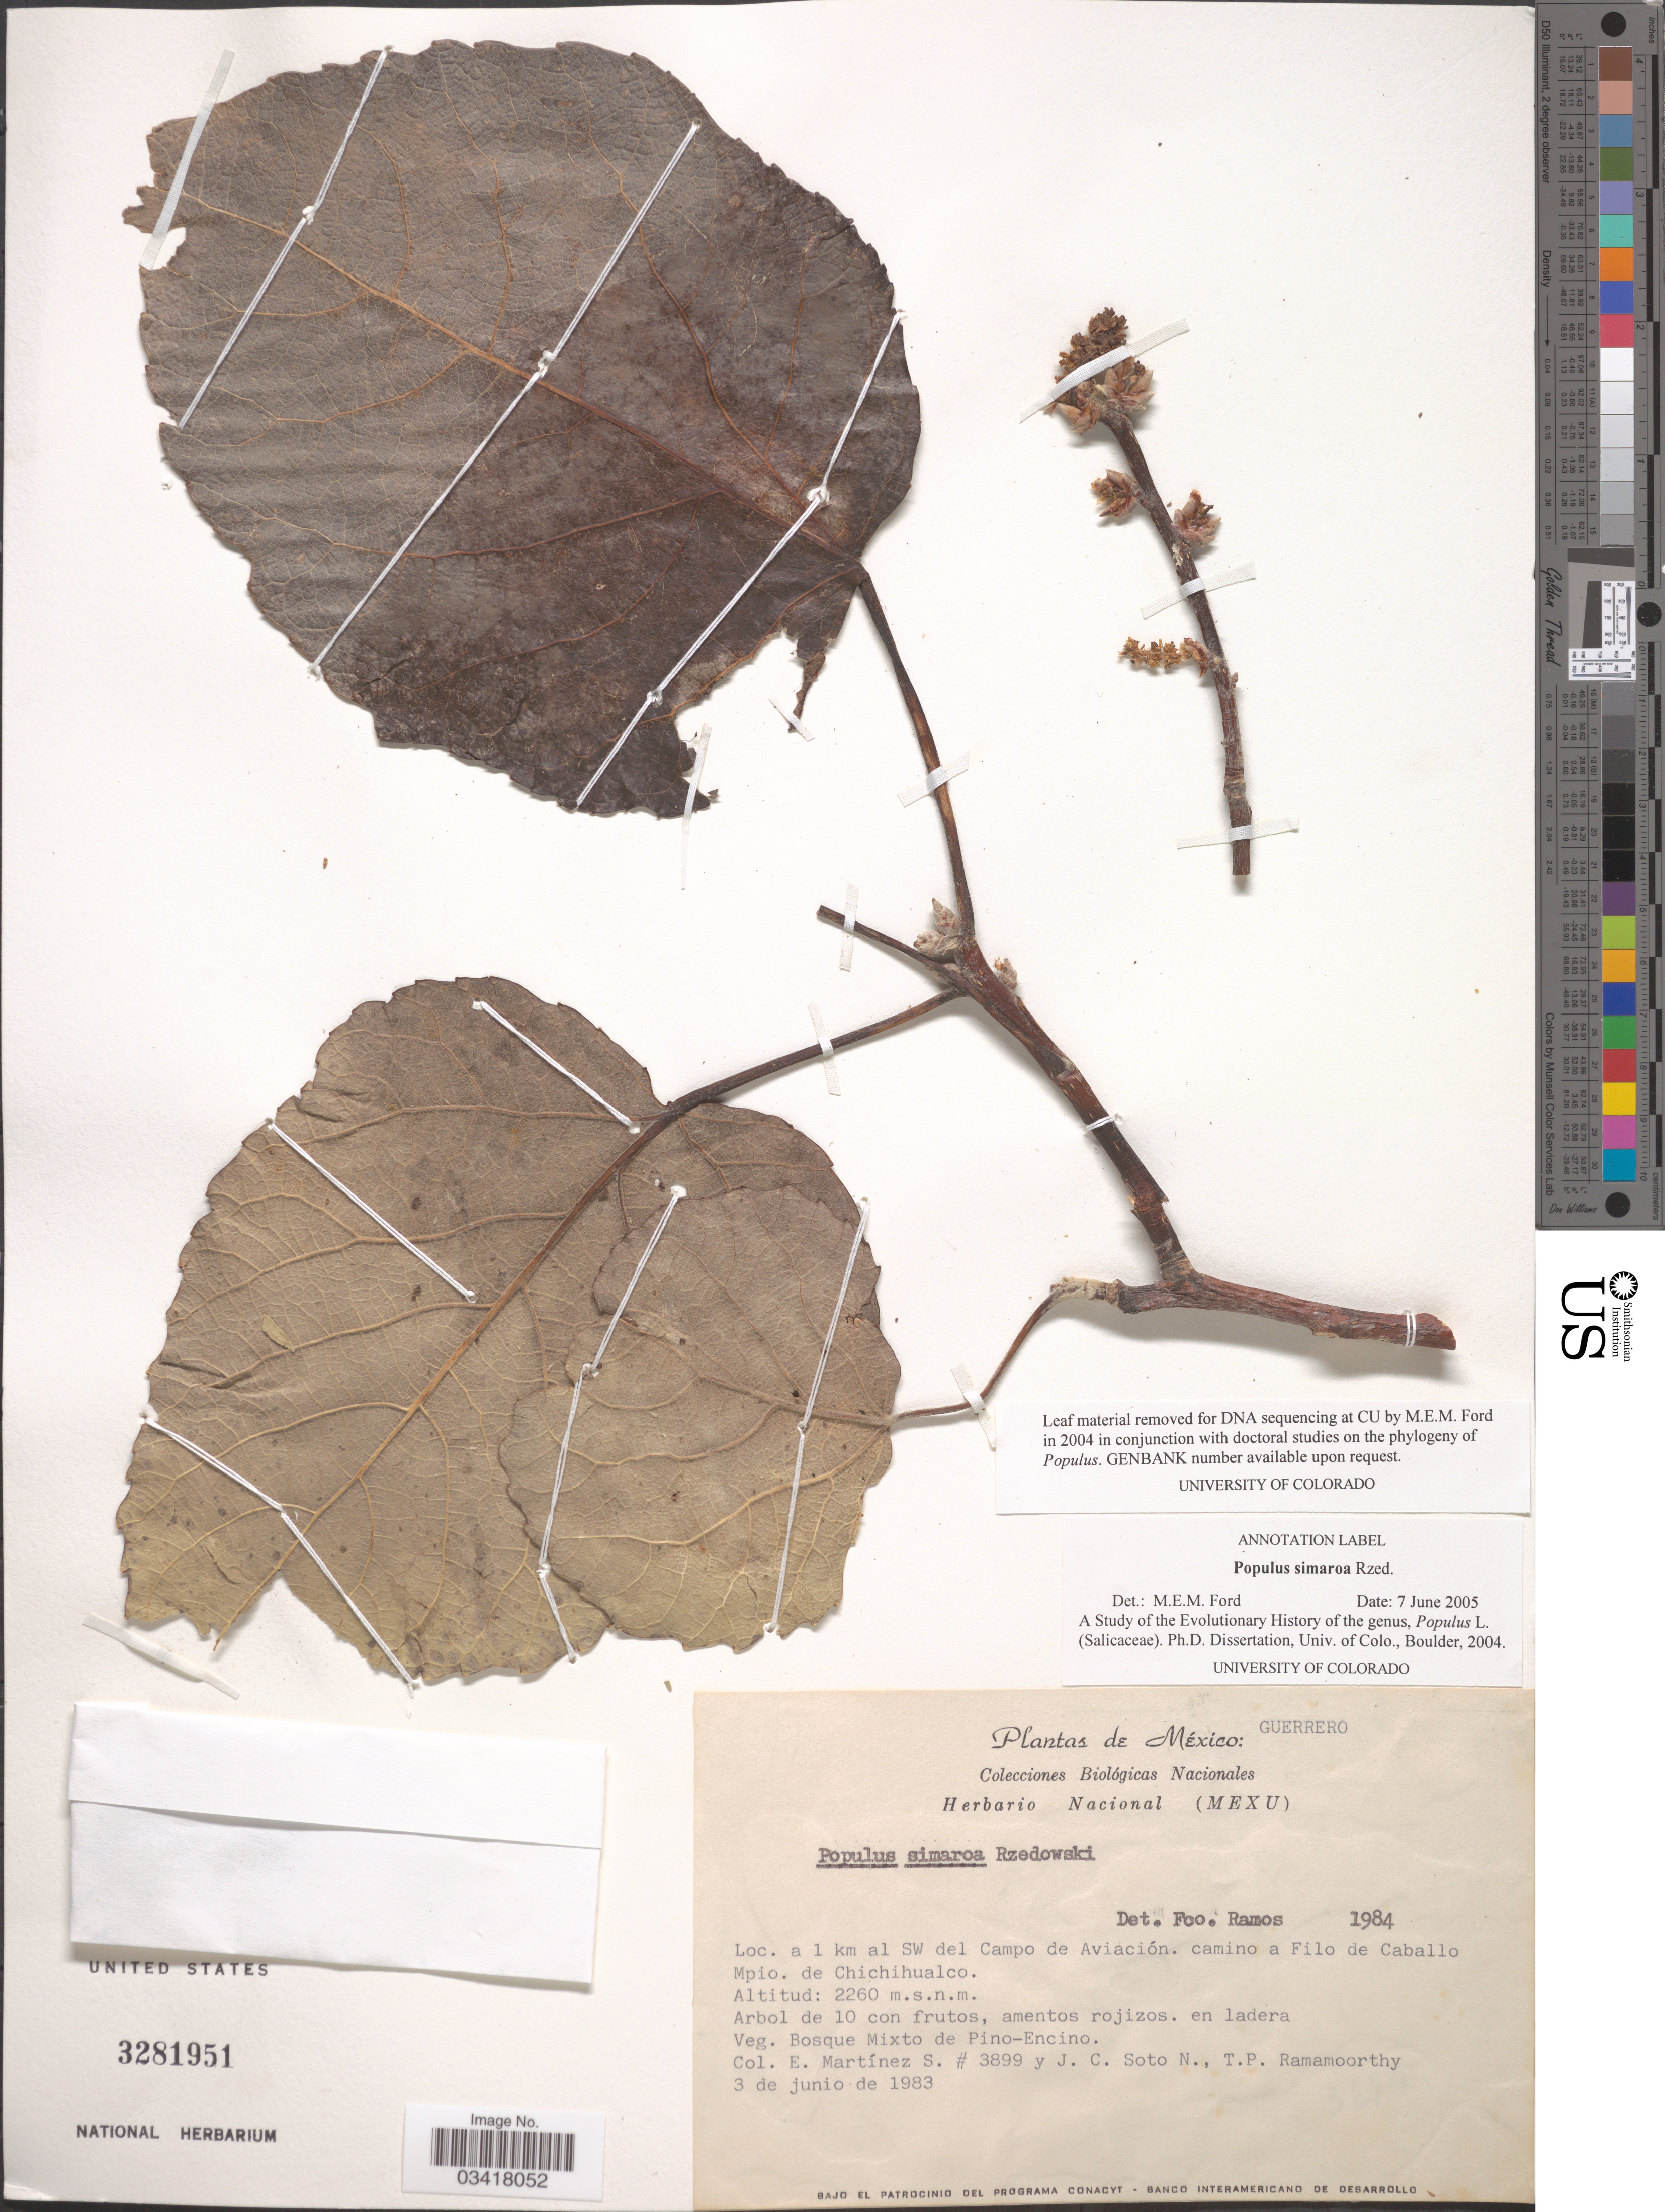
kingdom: Plantae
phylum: Tracheophyta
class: Magnoliopsida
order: Malpighiales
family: Salicaceae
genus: Populus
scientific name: Populus simaroa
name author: Rzed.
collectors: E. M. Martínez S., J. Soto & T. P. Ramamoorthy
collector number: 3899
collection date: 1983-06-03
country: Mexico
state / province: Guerrero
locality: A 1 km al SW del Campo de Aviación. Camino a Filo de Caballo Mpio. de Chichihualco.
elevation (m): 2260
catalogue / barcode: US 3281951